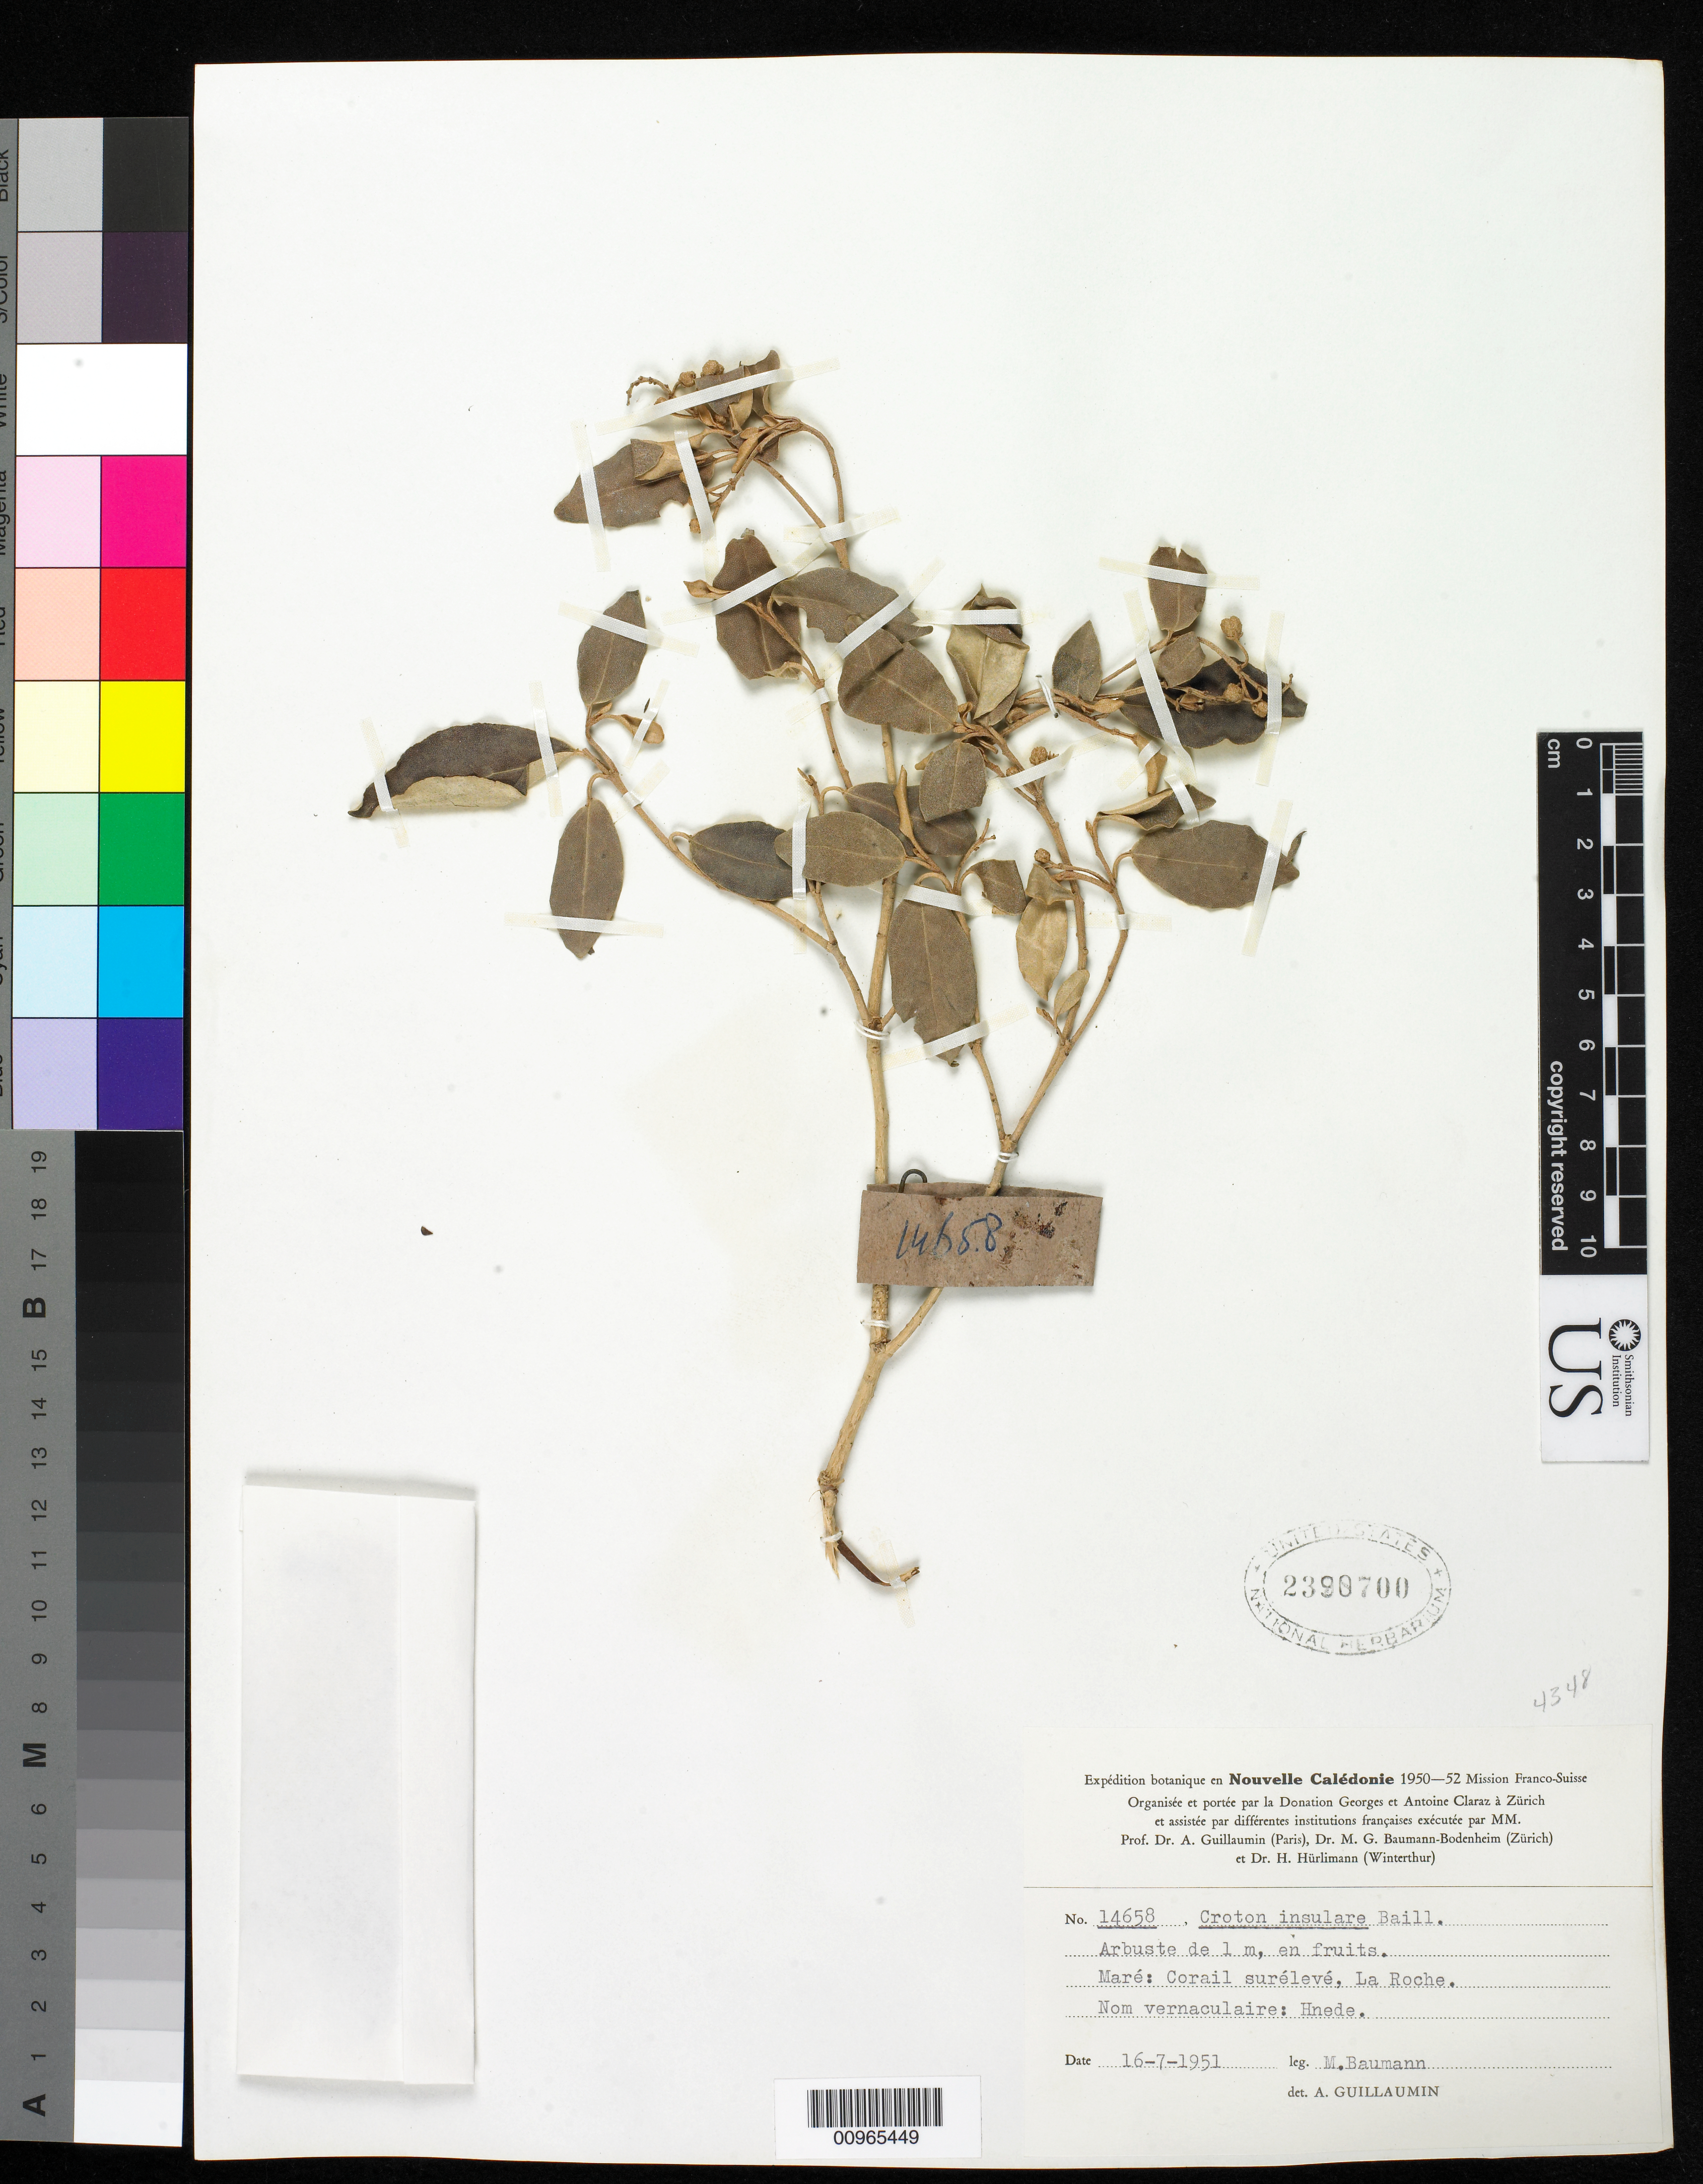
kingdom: Plantae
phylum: Tracheophyta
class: Magnoliopsida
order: Malpighiales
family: Euphorbiaceae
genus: Croton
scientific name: Croton insularis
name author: Baill.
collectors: M. G. Baumann-Bodenheim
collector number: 14658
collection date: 1951-07-16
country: New Caledonia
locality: No additional locality provided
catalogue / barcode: US 2390700